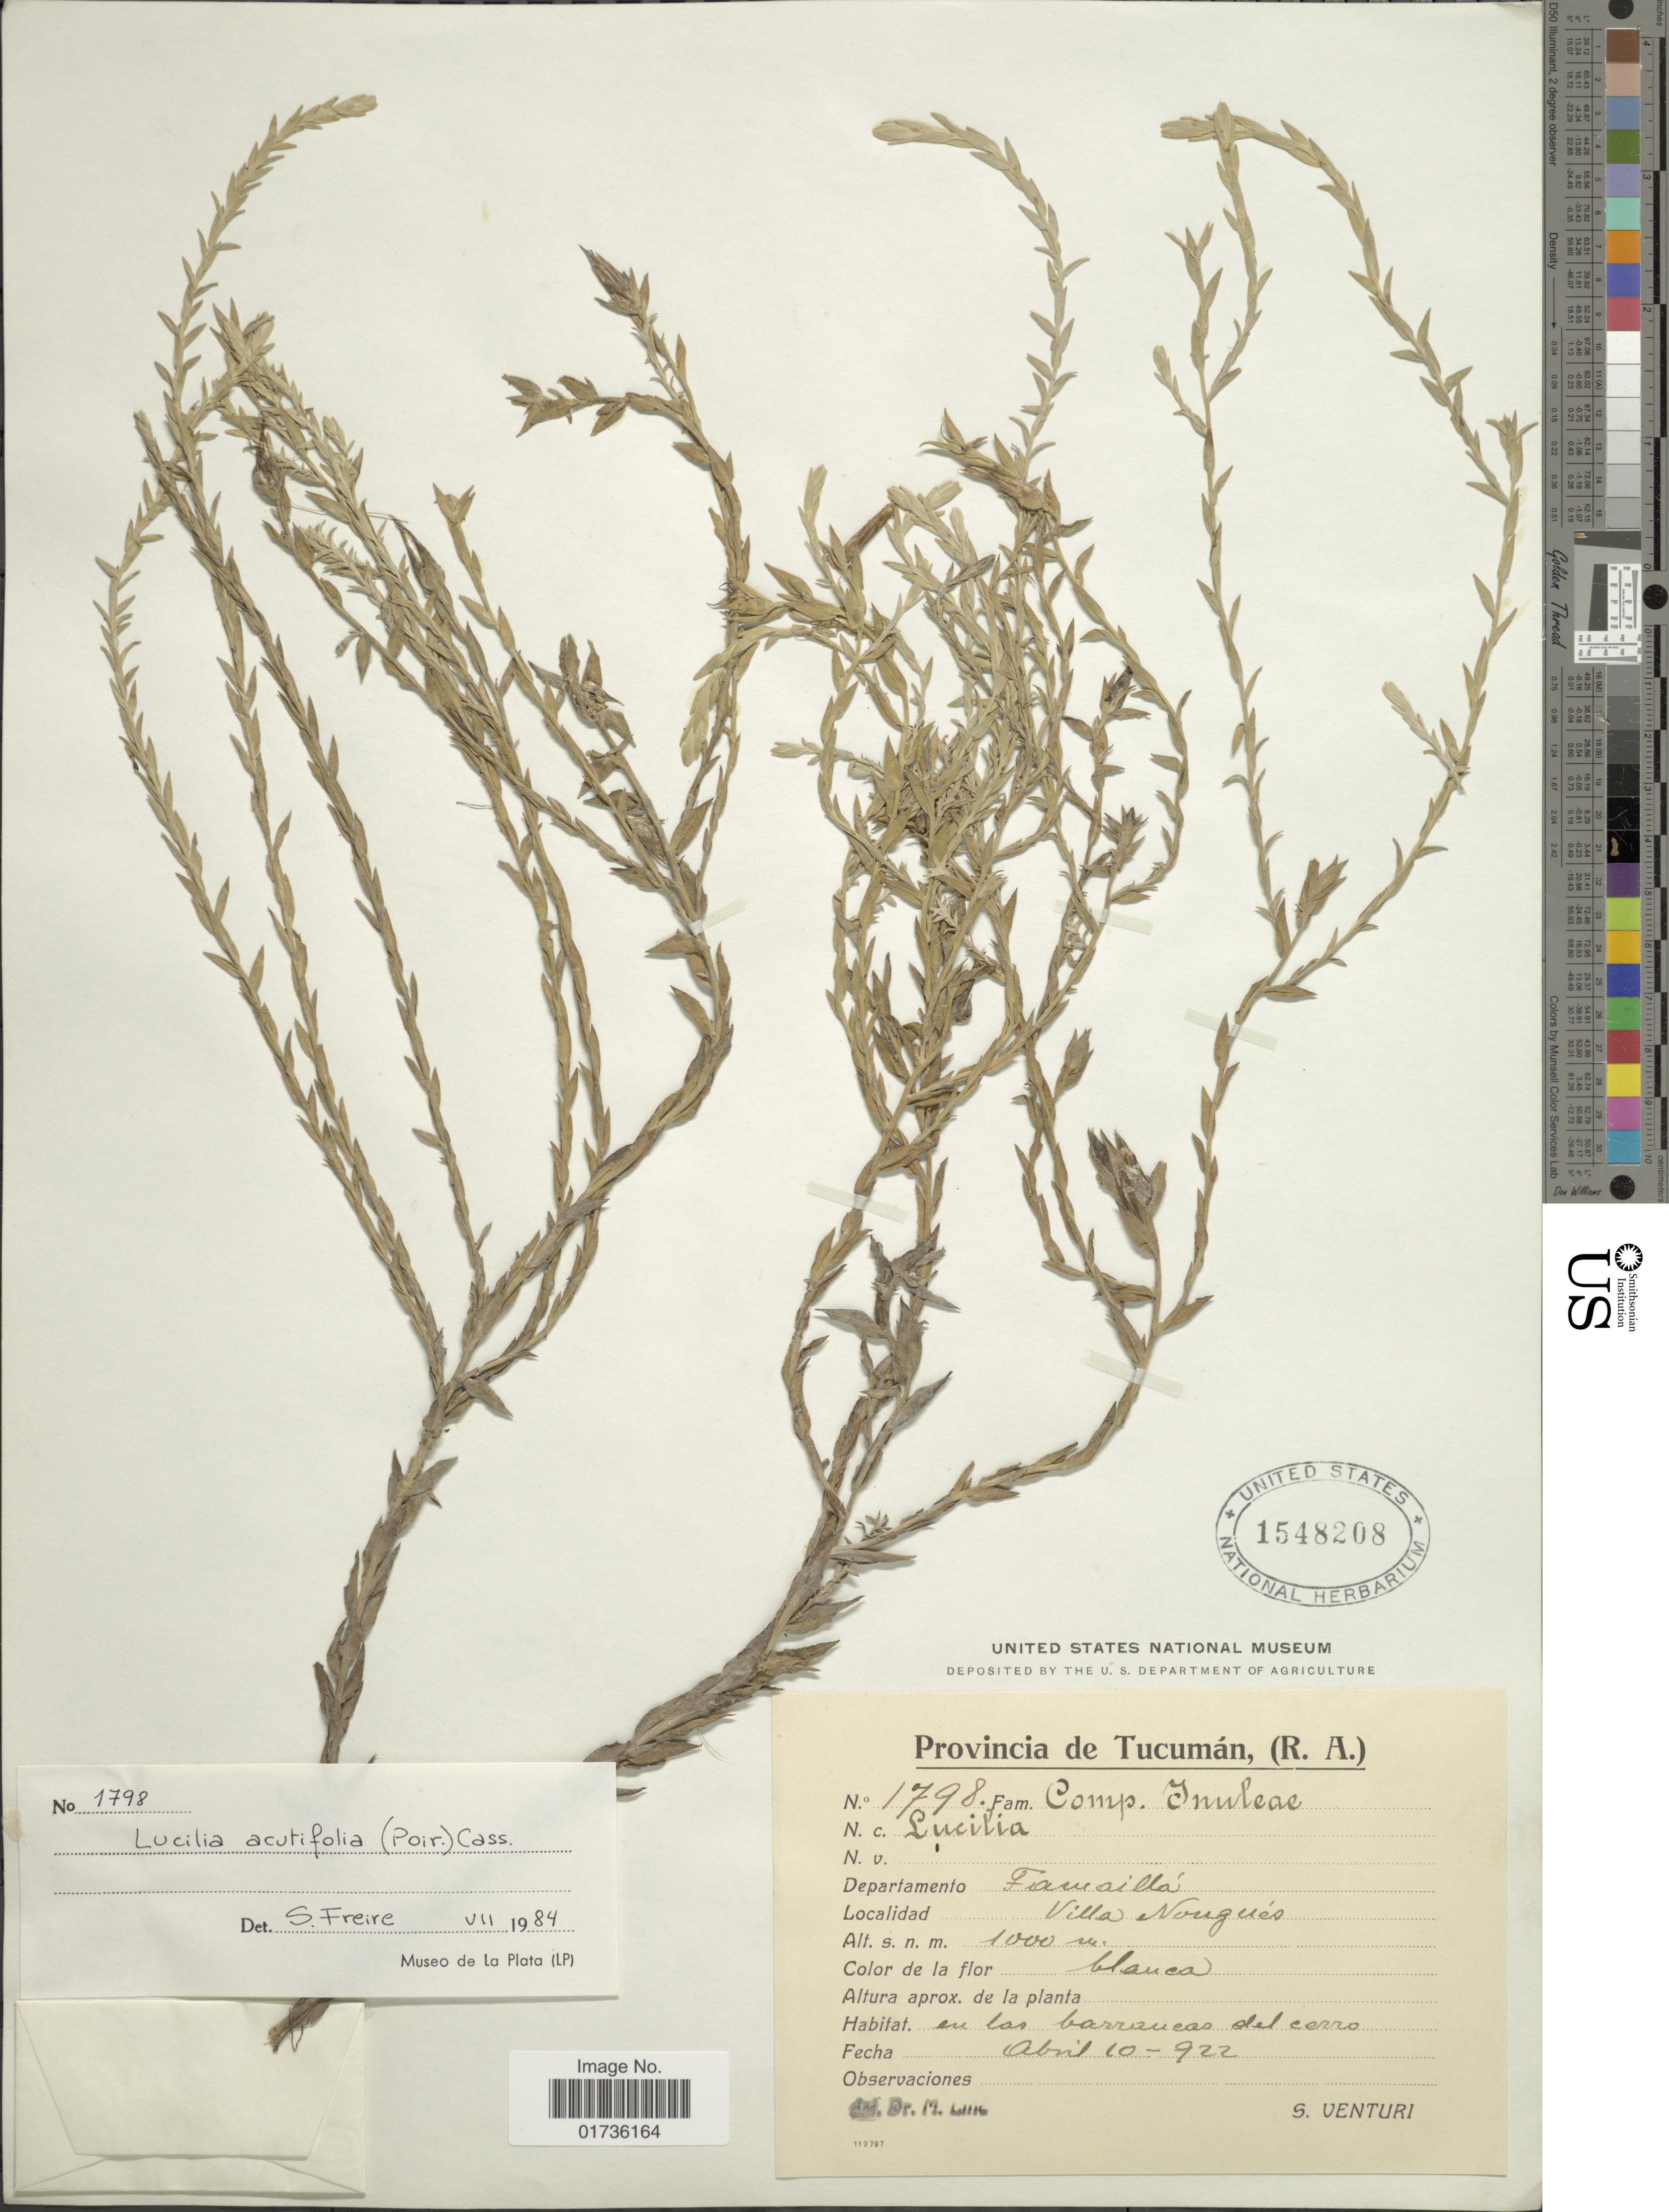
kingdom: Plantae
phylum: Tracheophyta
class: Magnoliopsida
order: Asterales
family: Asteraceae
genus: Lucilia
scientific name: Lucilia acutifolia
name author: (Poir.) Cass.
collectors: S. Venturi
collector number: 1798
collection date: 1922-04-10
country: Argentina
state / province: Tucuman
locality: (R.A.) Departamento Famailla, Villa Nougués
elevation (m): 1000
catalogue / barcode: US 1548208